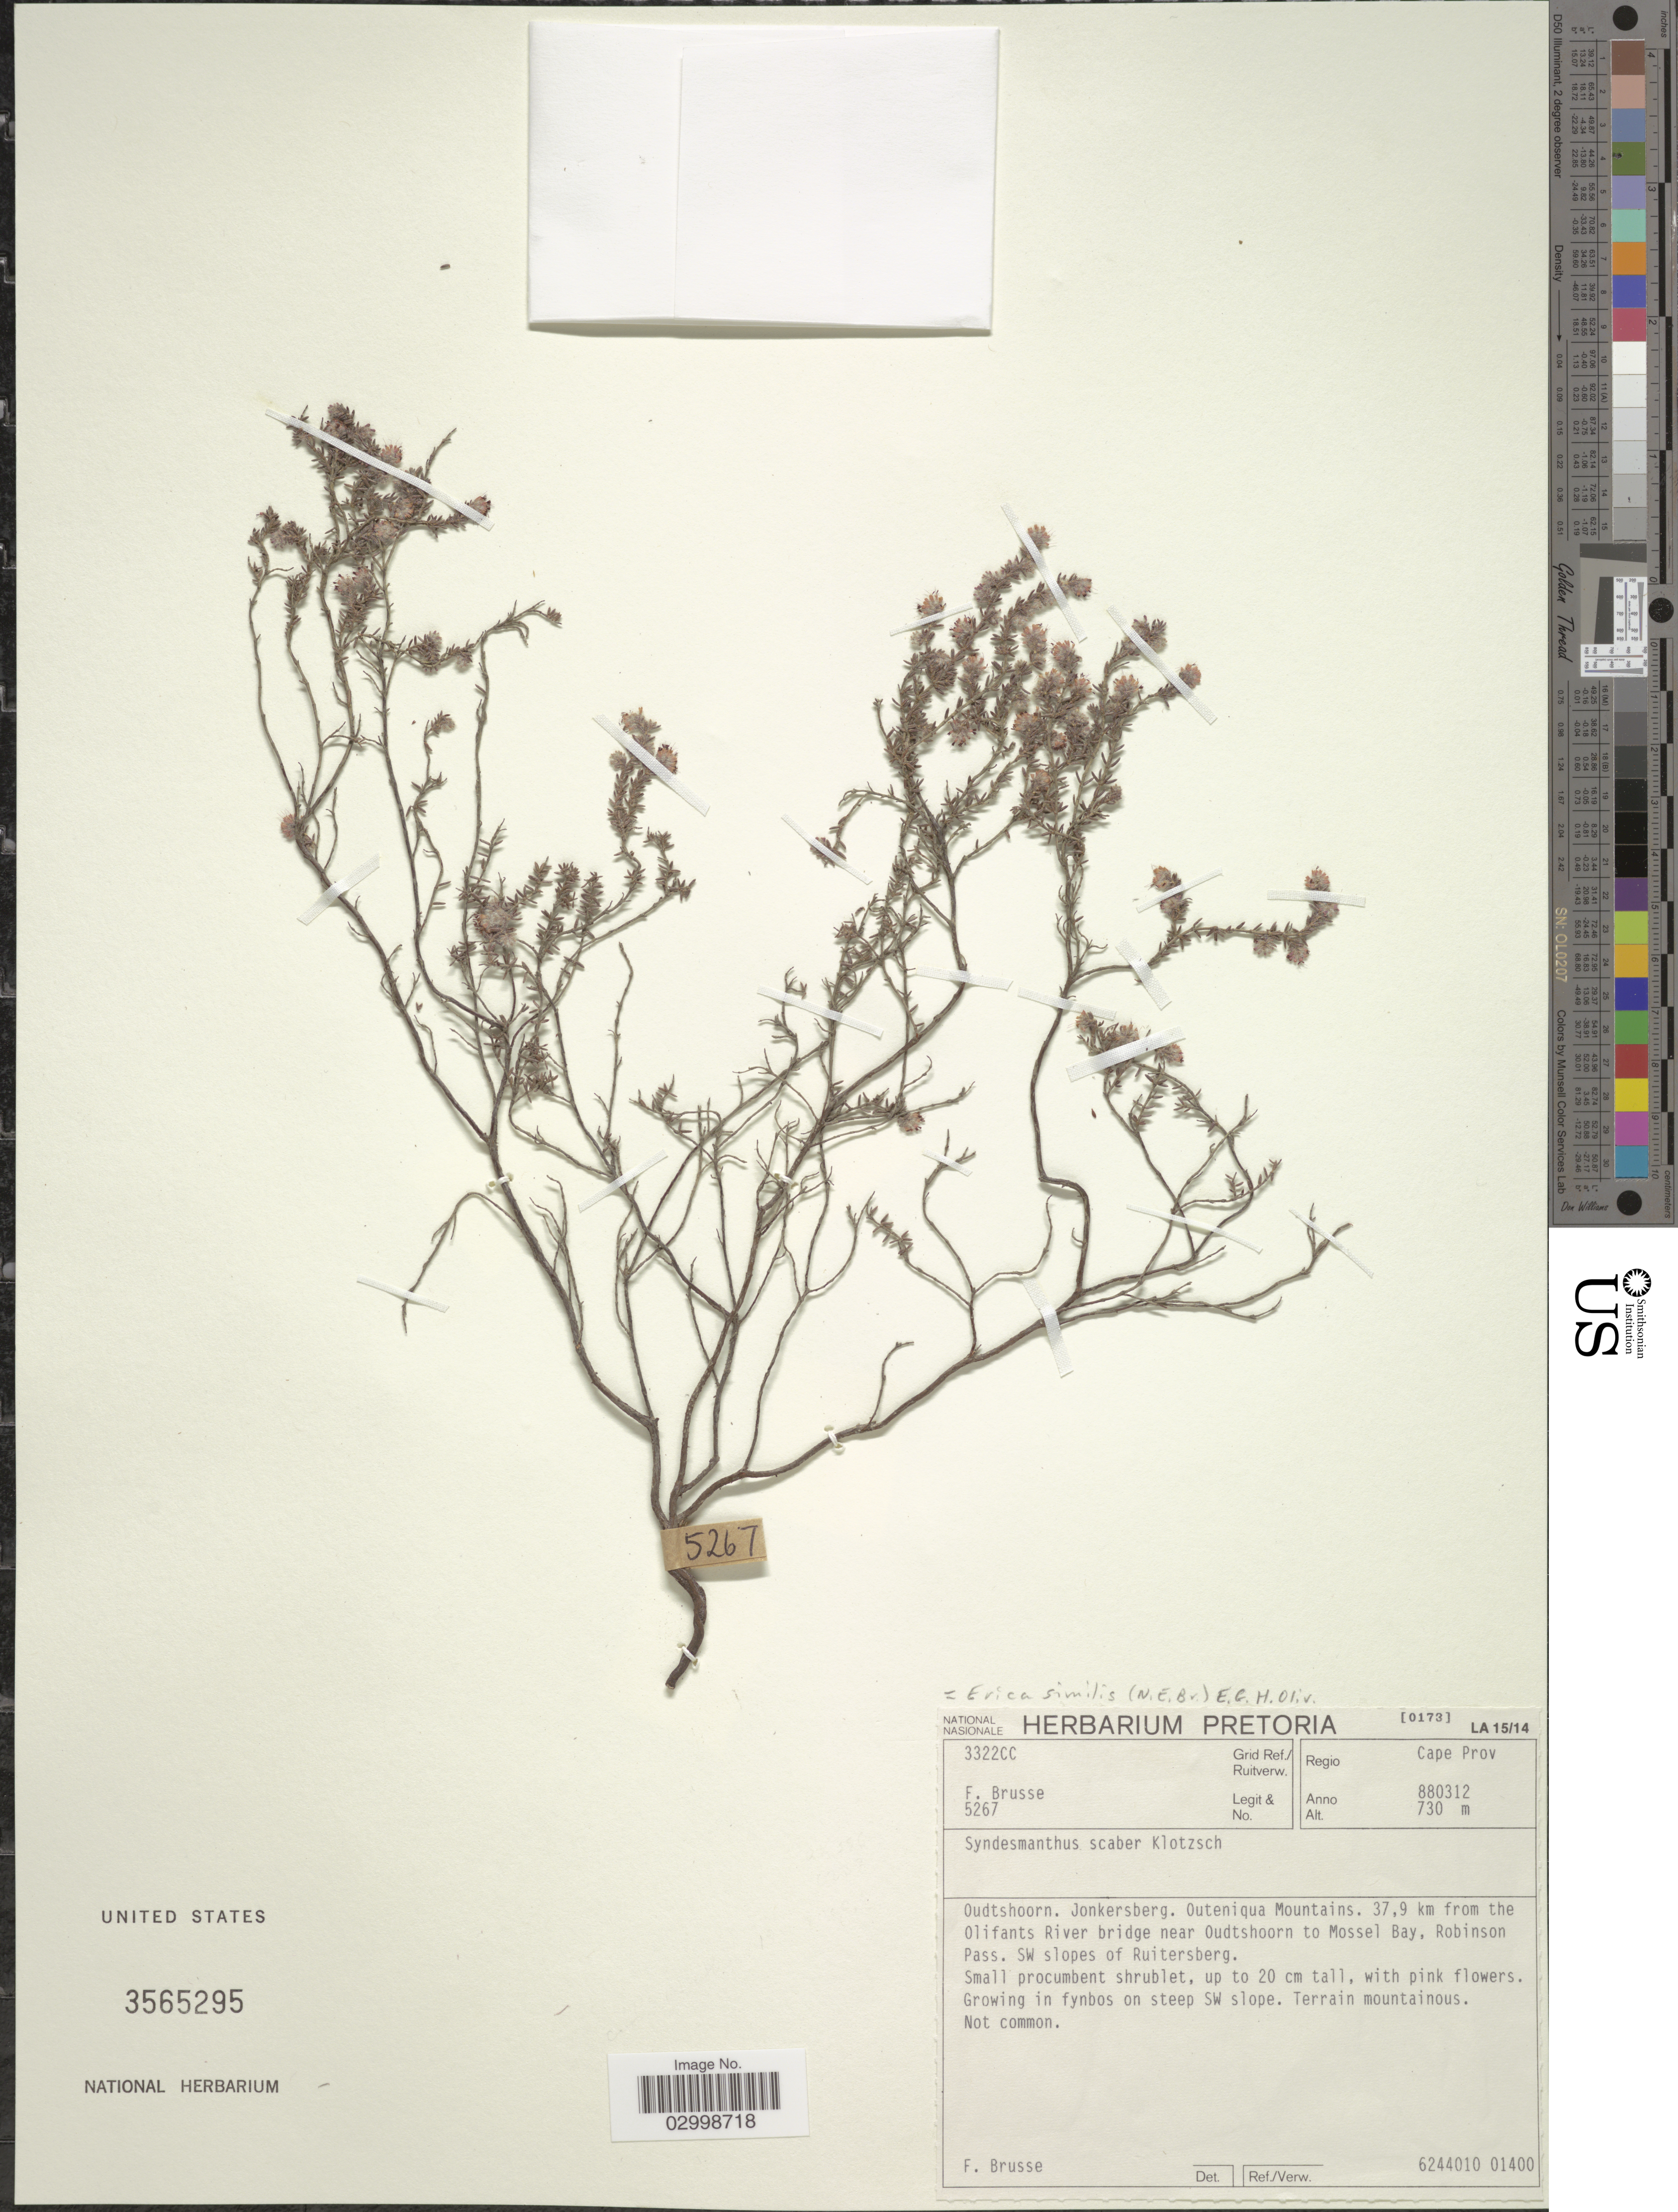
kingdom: Plantae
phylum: Tracheophyta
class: Magnoliopsida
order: Ericales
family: Ericaceae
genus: Erica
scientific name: Erica similis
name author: (N.E. Br.) E.G.H. Oliv.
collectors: F. A. Brusse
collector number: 5267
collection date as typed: Transcribed d/m/y: 12/3/88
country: South Africa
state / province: Western Cape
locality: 3322CC Grid ref./ Ruitverw. Regio Cape prov. Oudtshoorn. Jonkersberg. Outeniqua Mountains. 37,9 km from the Olifants River bridge near Oudtshoorn to Mossel Bay, Robinson Pass. SW slopes of Ruitersberg.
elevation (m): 730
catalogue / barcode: US 3565295